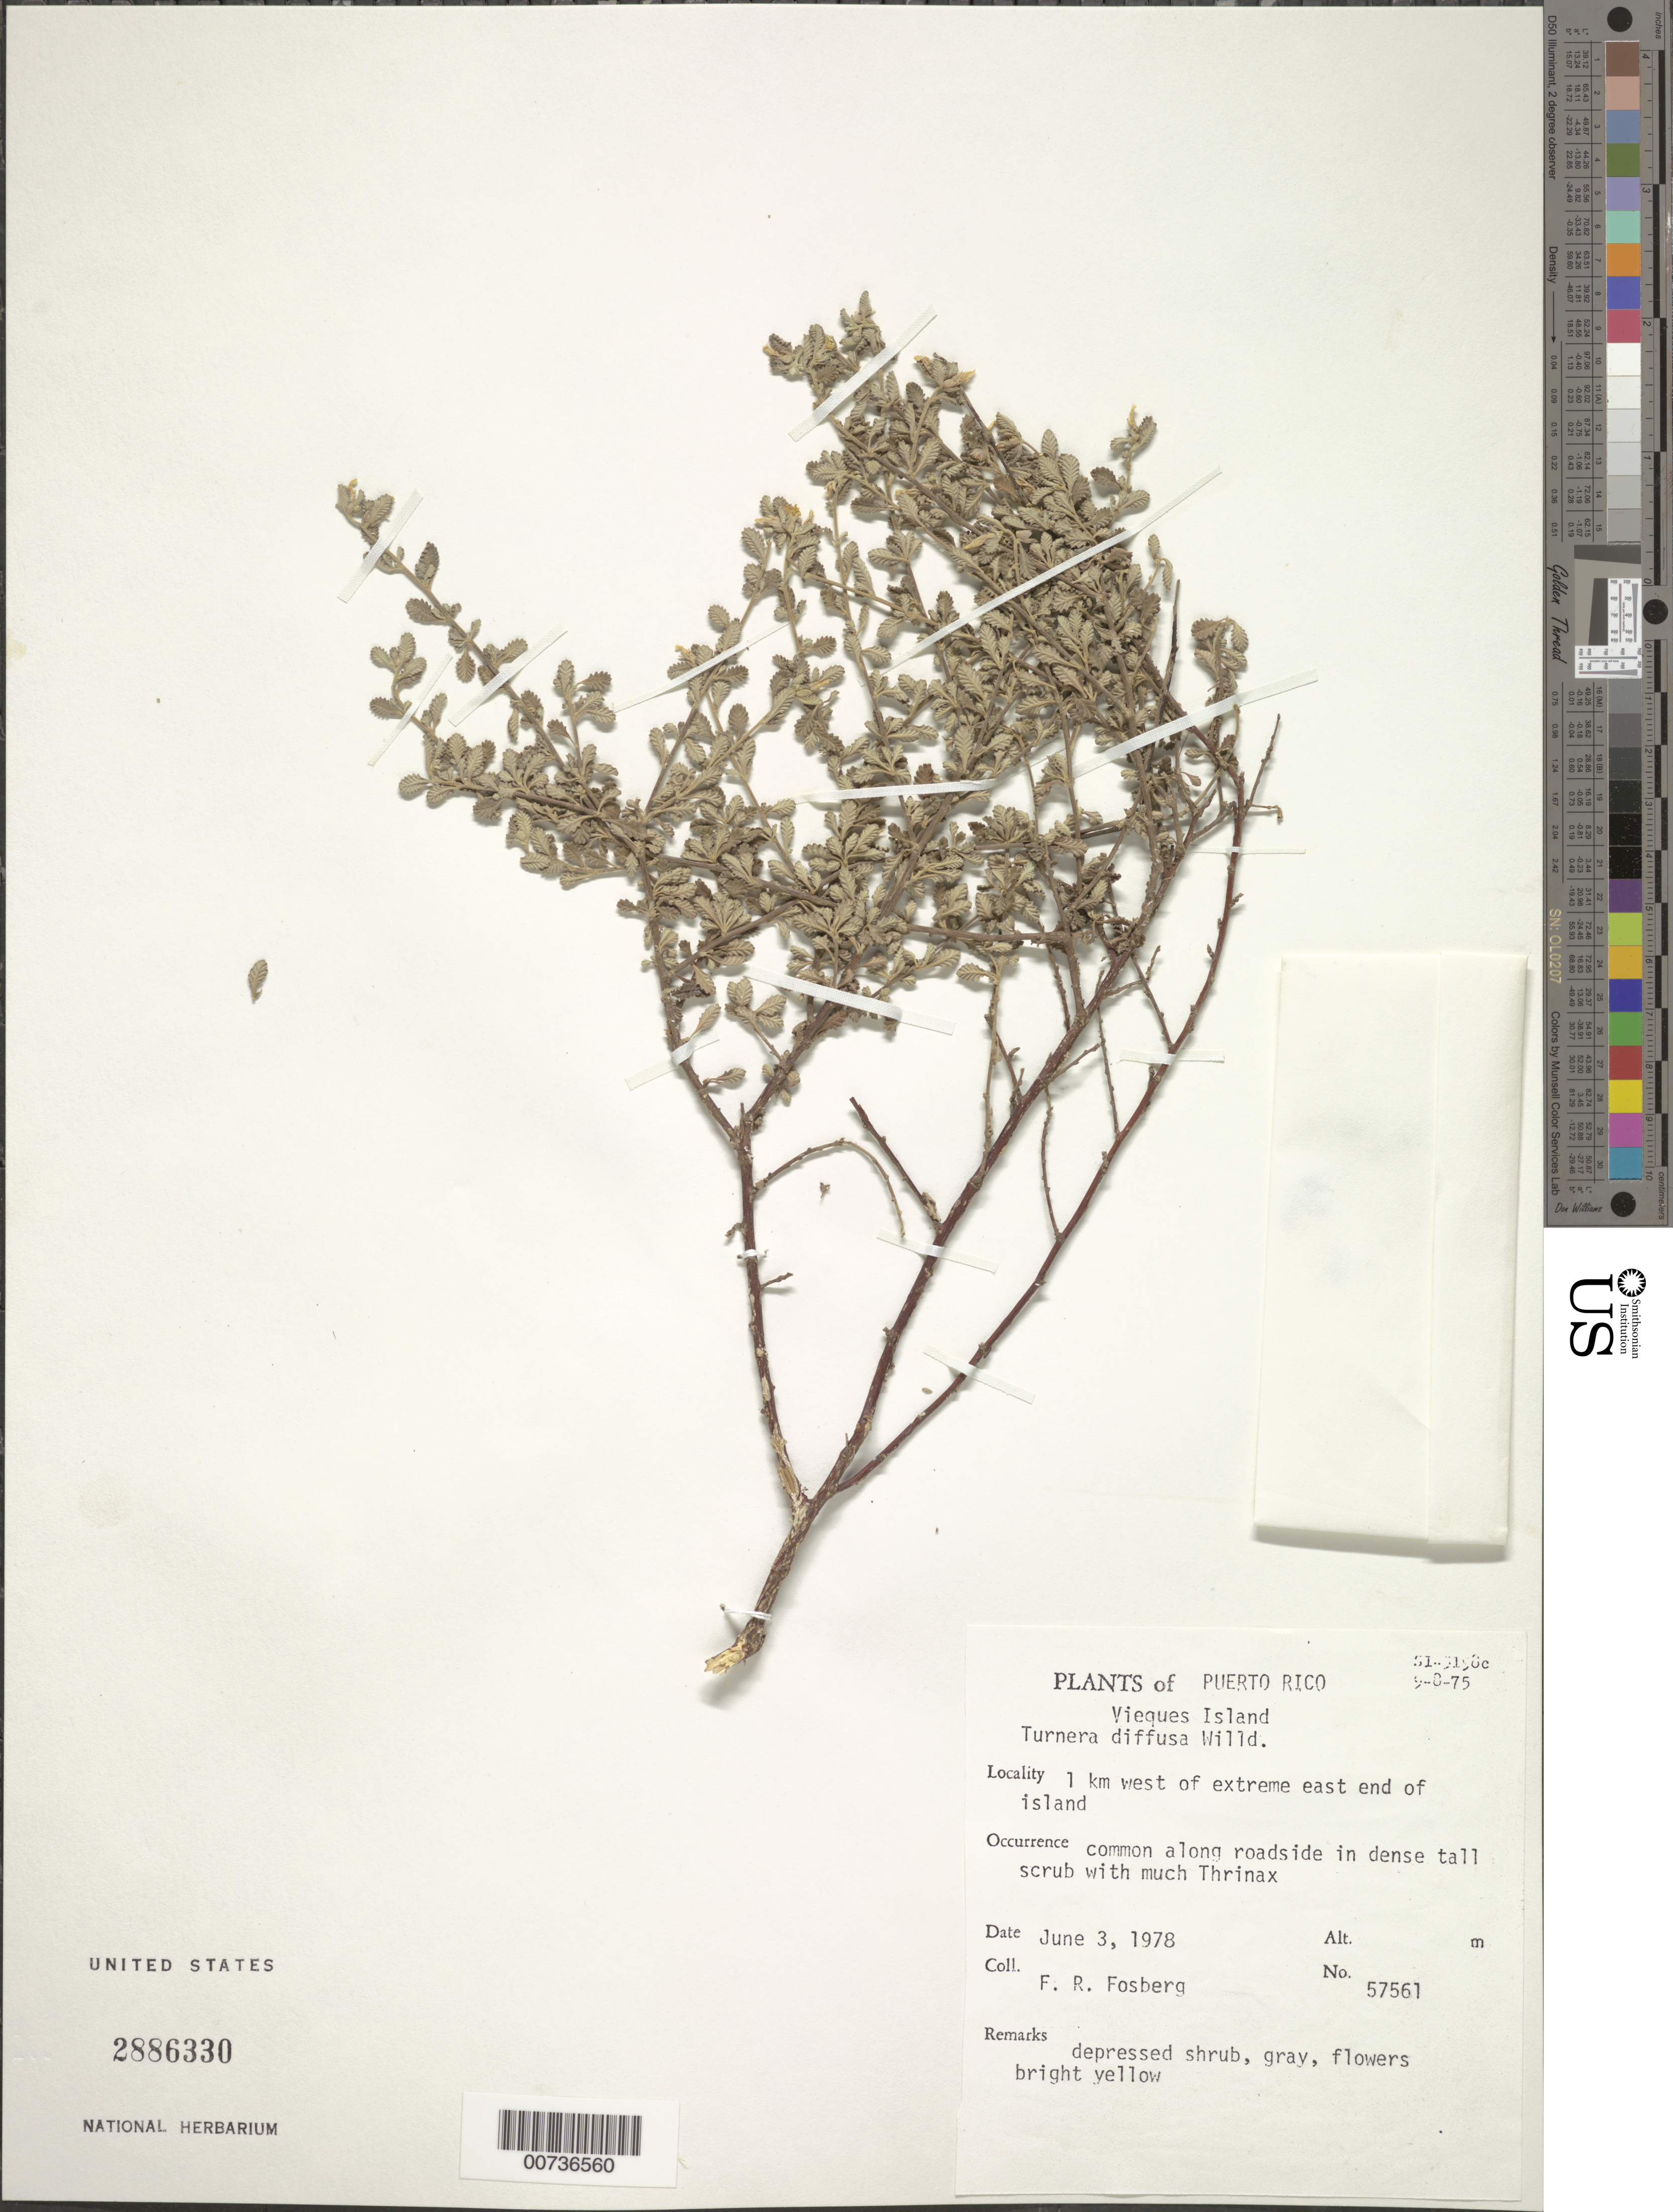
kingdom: Plantae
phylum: Tracheophyta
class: Magnoliopsida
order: Malpighiales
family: Turneraceae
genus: Turnera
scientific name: Turnera diffusa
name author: Willd. ex Schult.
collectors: F. R. Fosberg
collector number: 57561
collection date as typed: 03 Jun 1978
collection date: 1978-06-03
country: Puerto Rico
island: Vieques I.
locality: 1 km west of extreme east end of island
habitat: Common along roadside in dense tall scrub with much Thrinax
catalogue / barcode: US 2886330